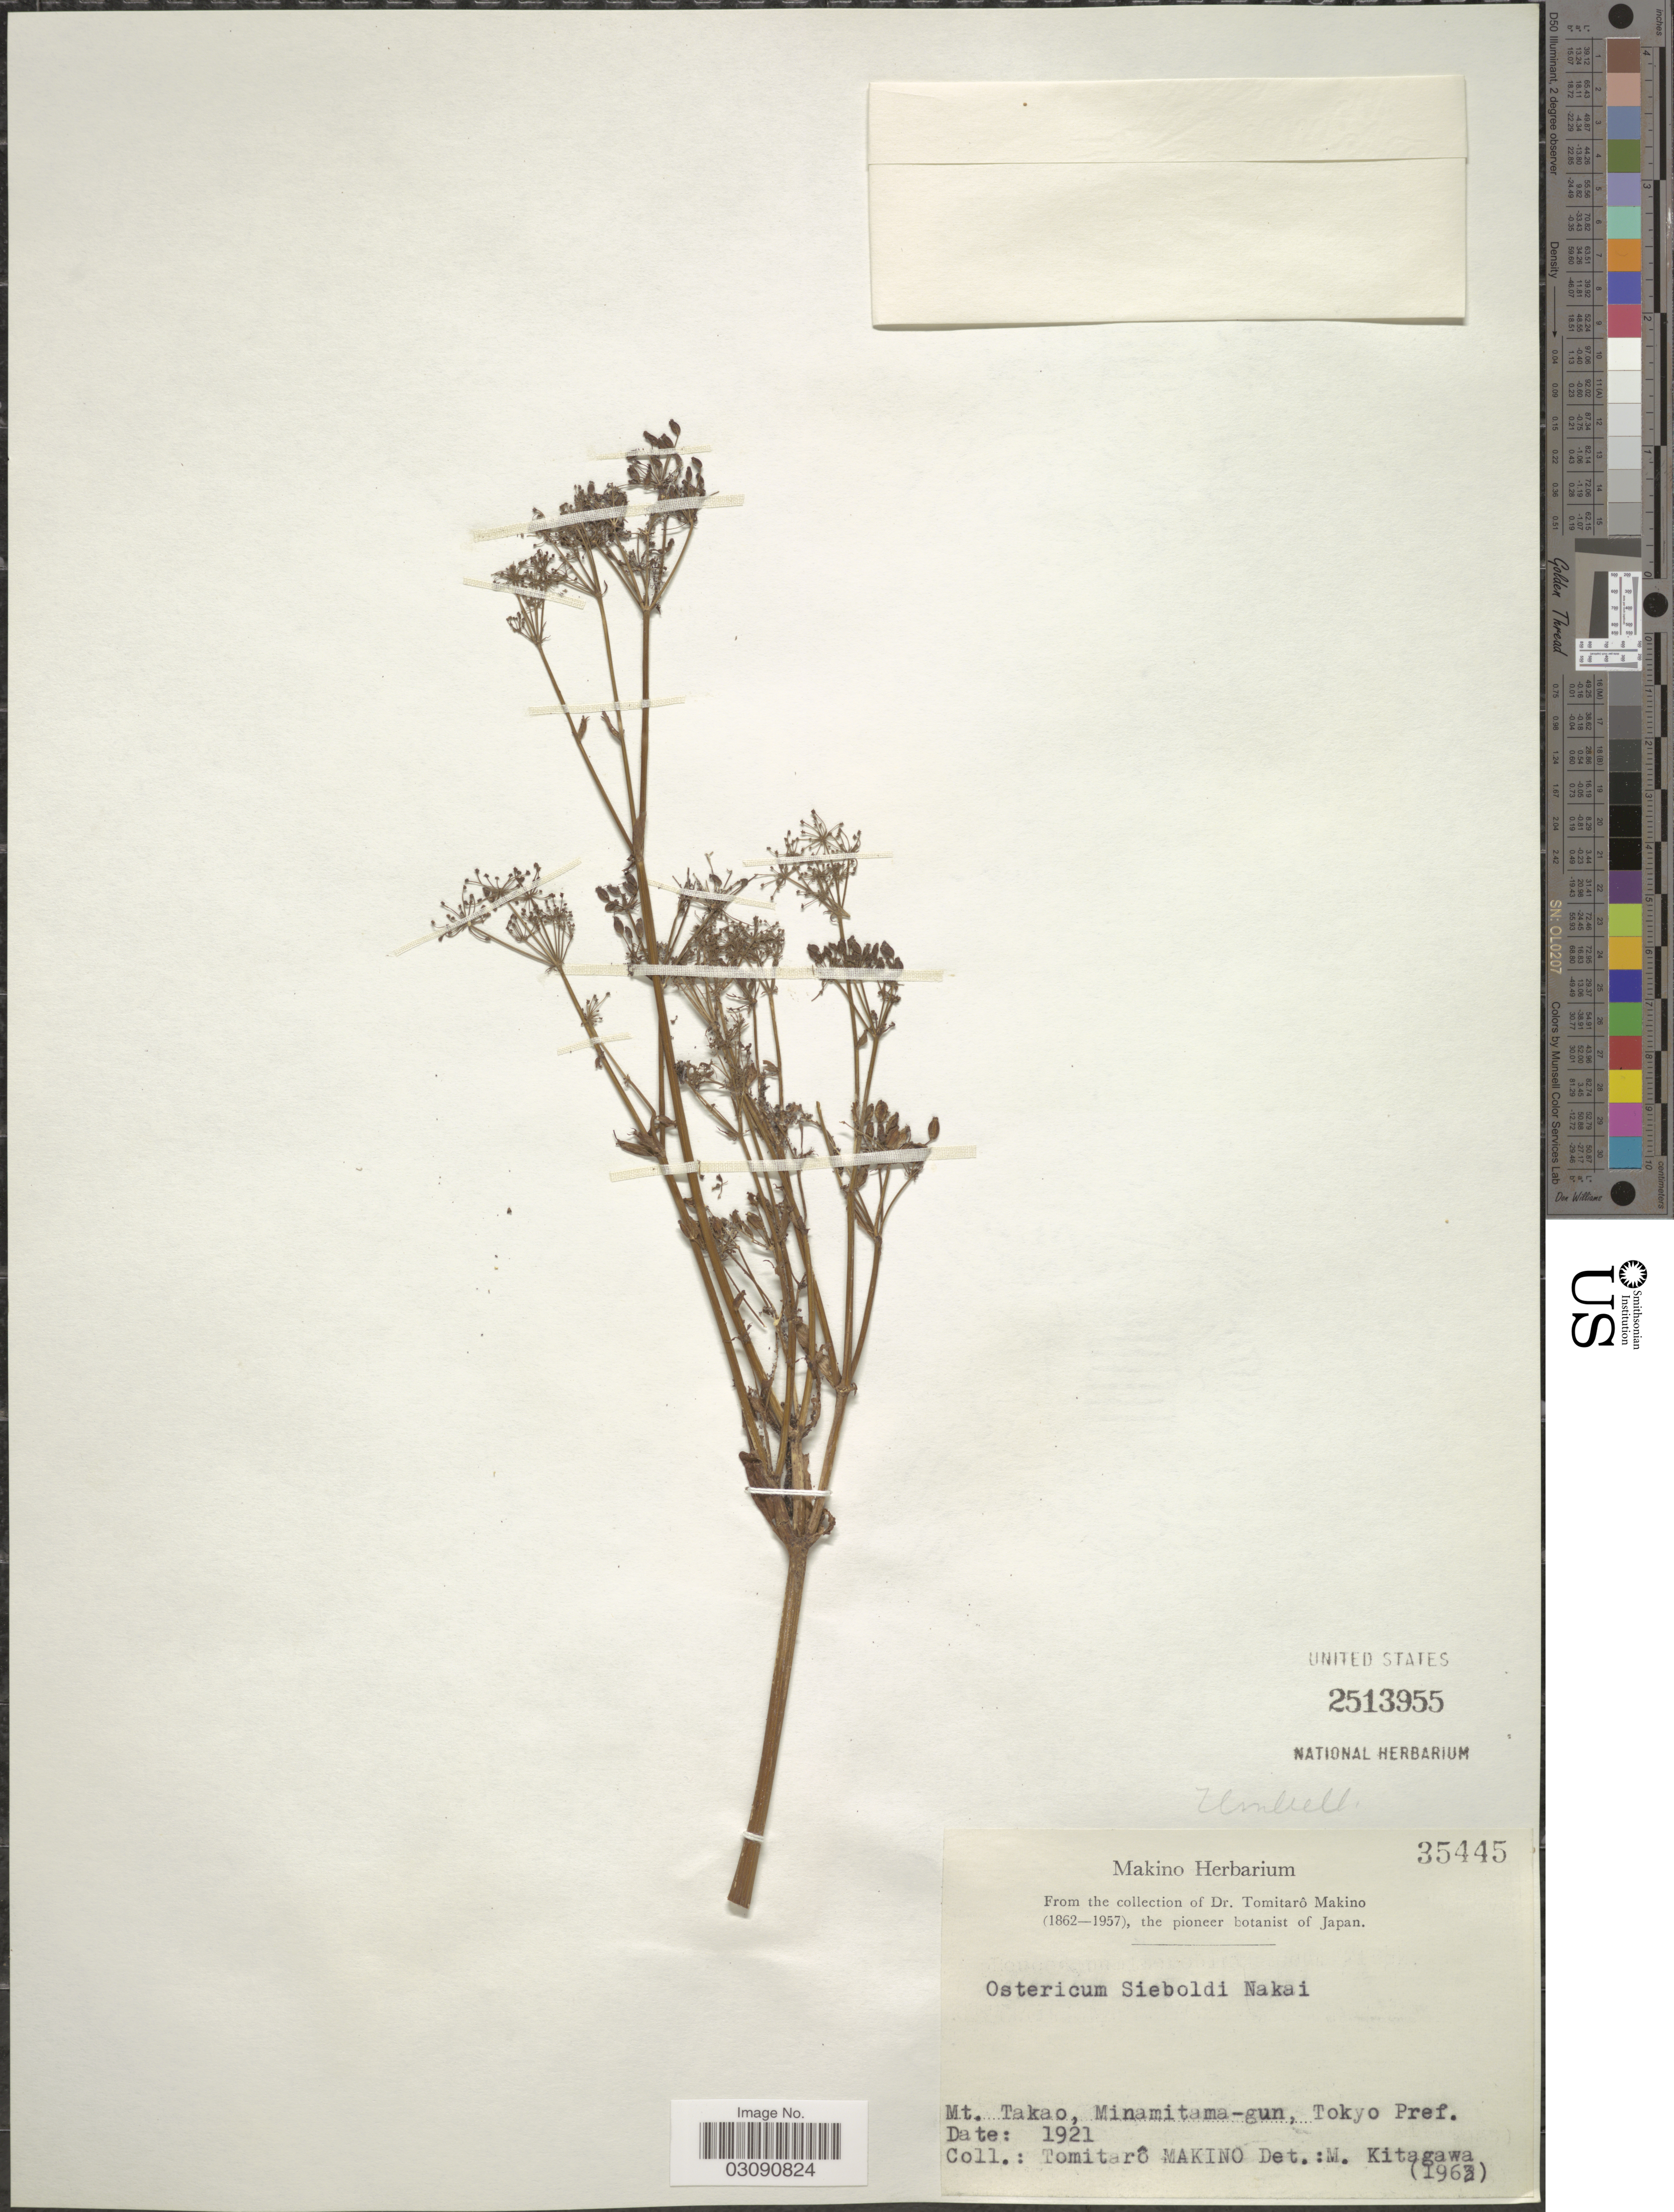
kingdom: Plantae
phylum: Tracheophyta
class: Magnoliopsida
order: Apiales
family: Apiaceae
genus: Angelica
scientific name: Angelica pubescens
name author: Maxim.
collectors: T. Makino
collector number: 35445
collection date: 1921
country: Japan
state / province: Tokyo, Federal City of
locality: Mt. Takao, Minamitama-gun, Tokyo Pref.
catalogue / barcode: US 2513955